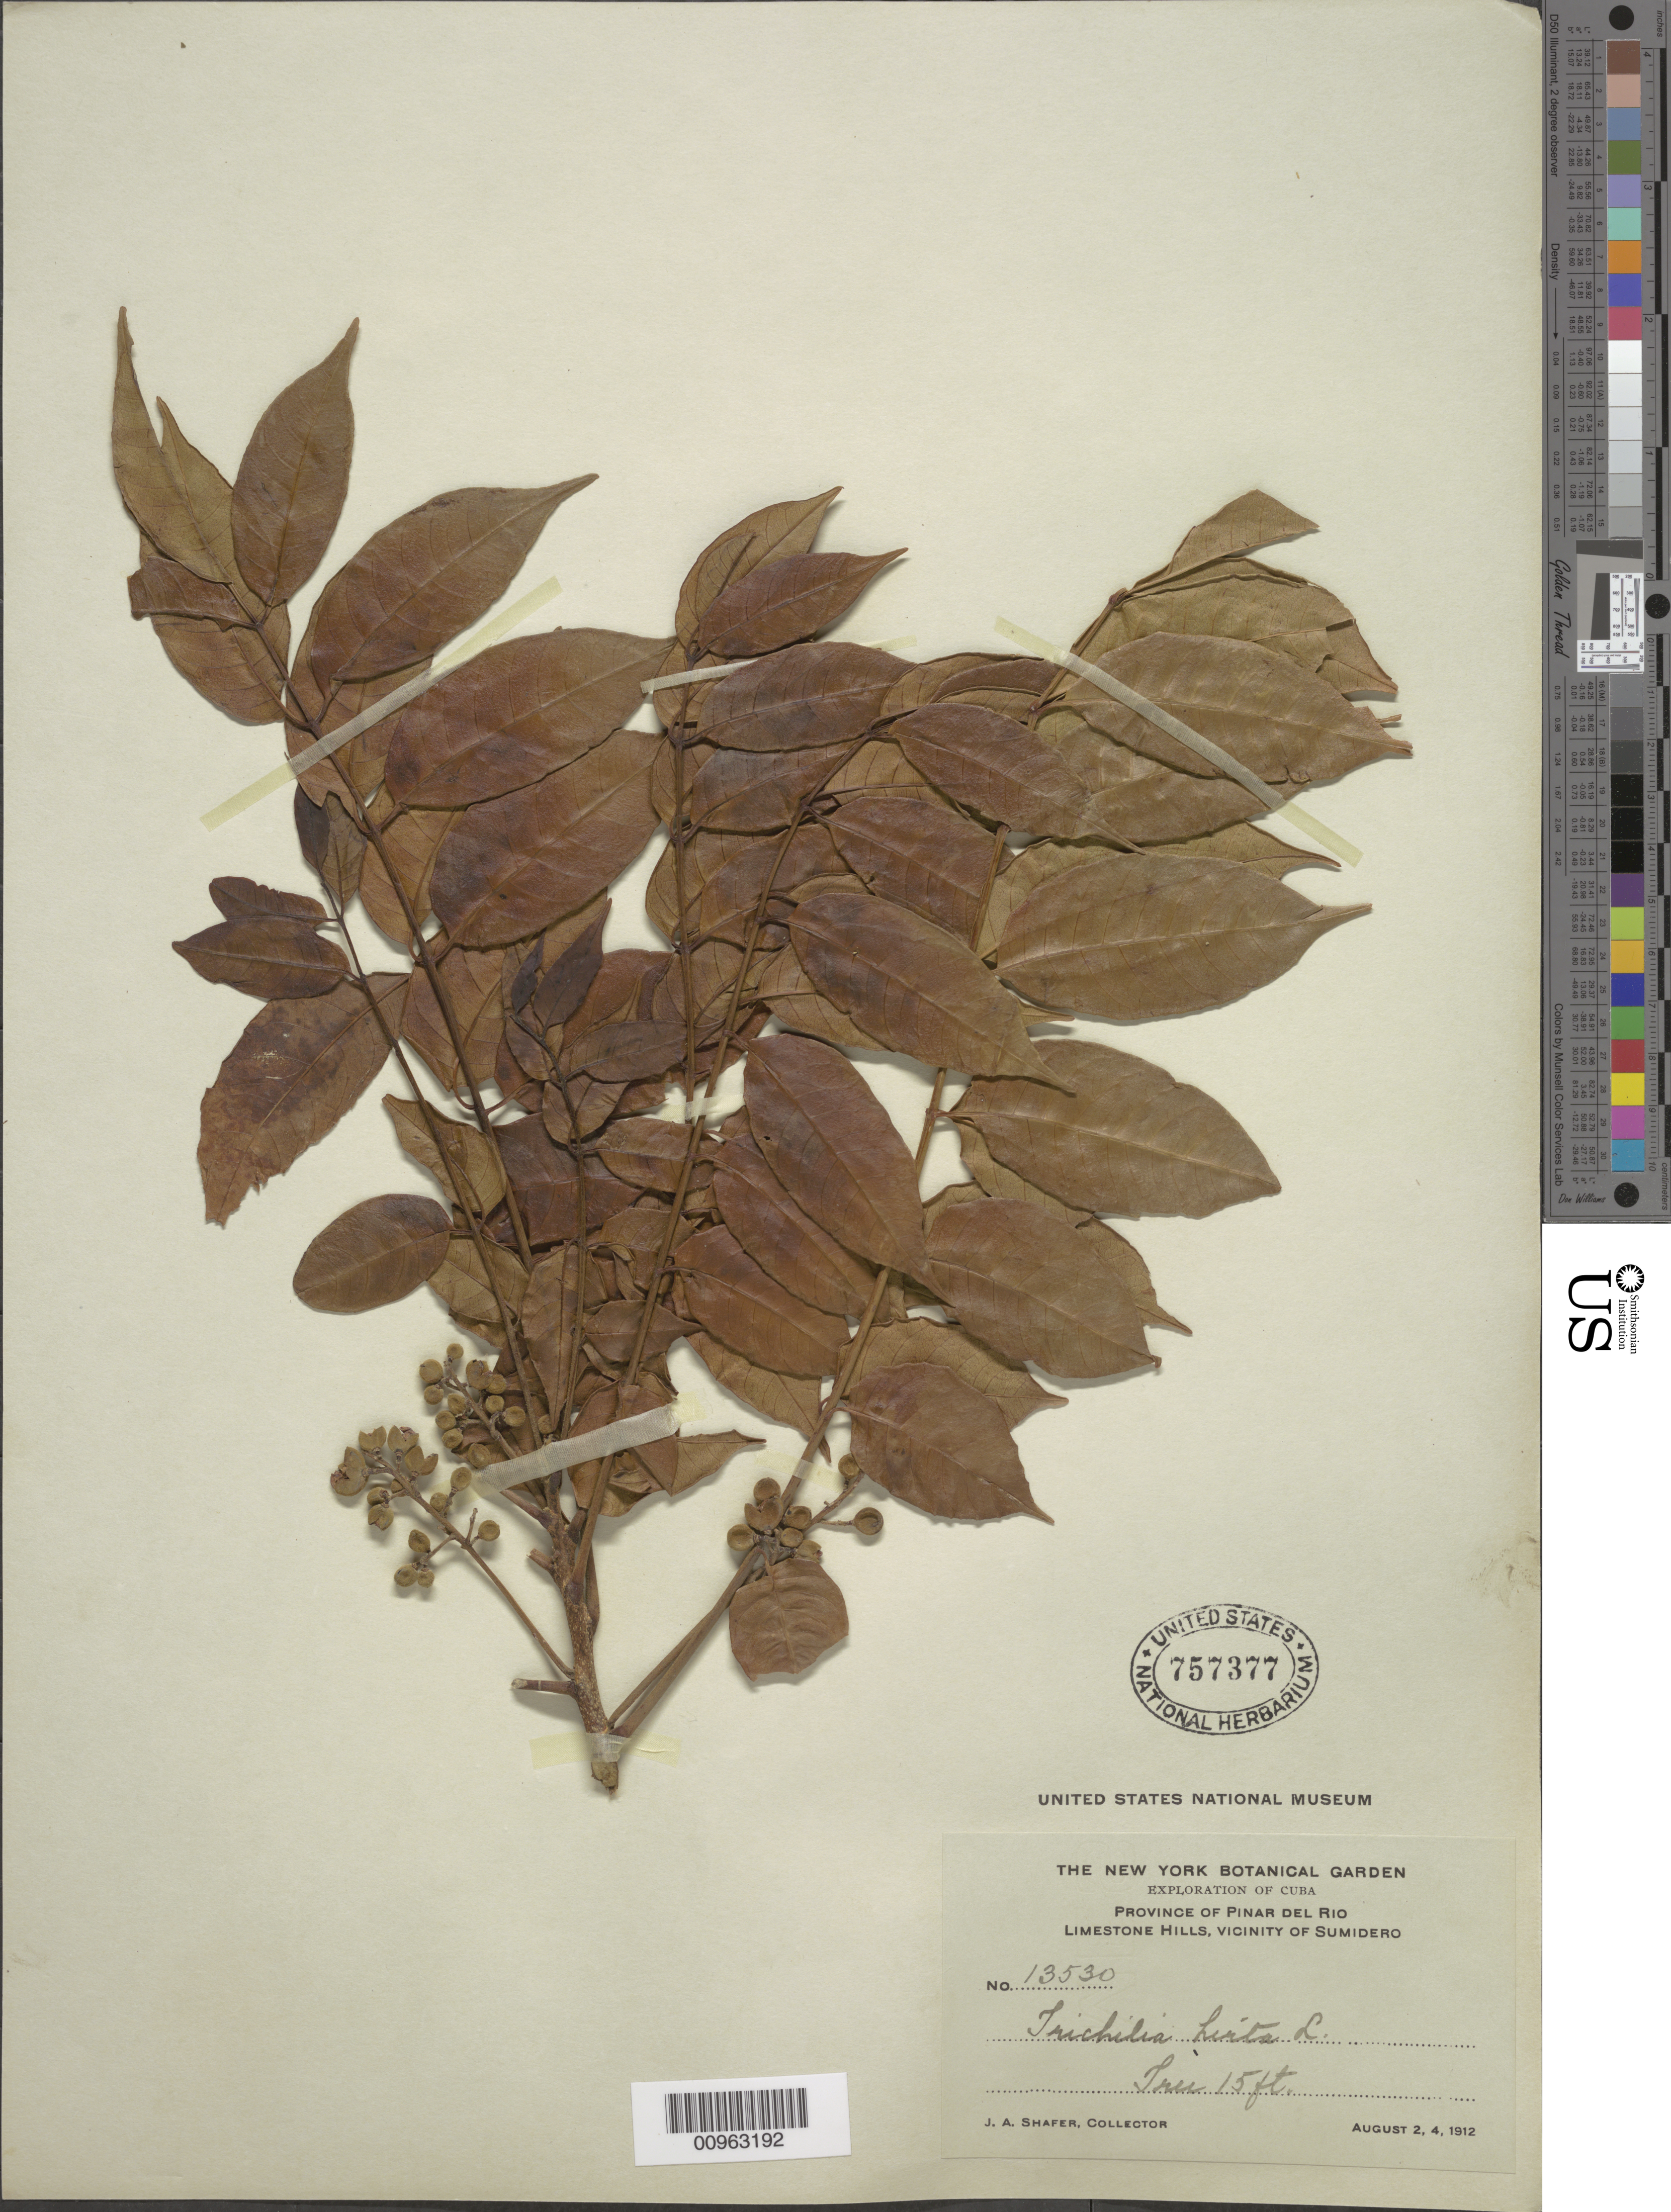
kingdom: Plantae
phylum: Tracheophyta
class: Magnoliopsida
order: Sapindales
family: Meliaceae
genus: Trichilia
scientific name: Trichilia hirta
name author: L.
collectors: J. A. Shafer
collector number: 13530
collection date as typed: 02 Aug 1912 to 04 Aug 1912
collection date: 1912-08-02/1912-08-04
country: Cuba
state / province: Pinar del Rio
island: Cuba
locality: Vicinity of Sumidero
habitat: Limestone hills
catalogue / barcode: US 757377